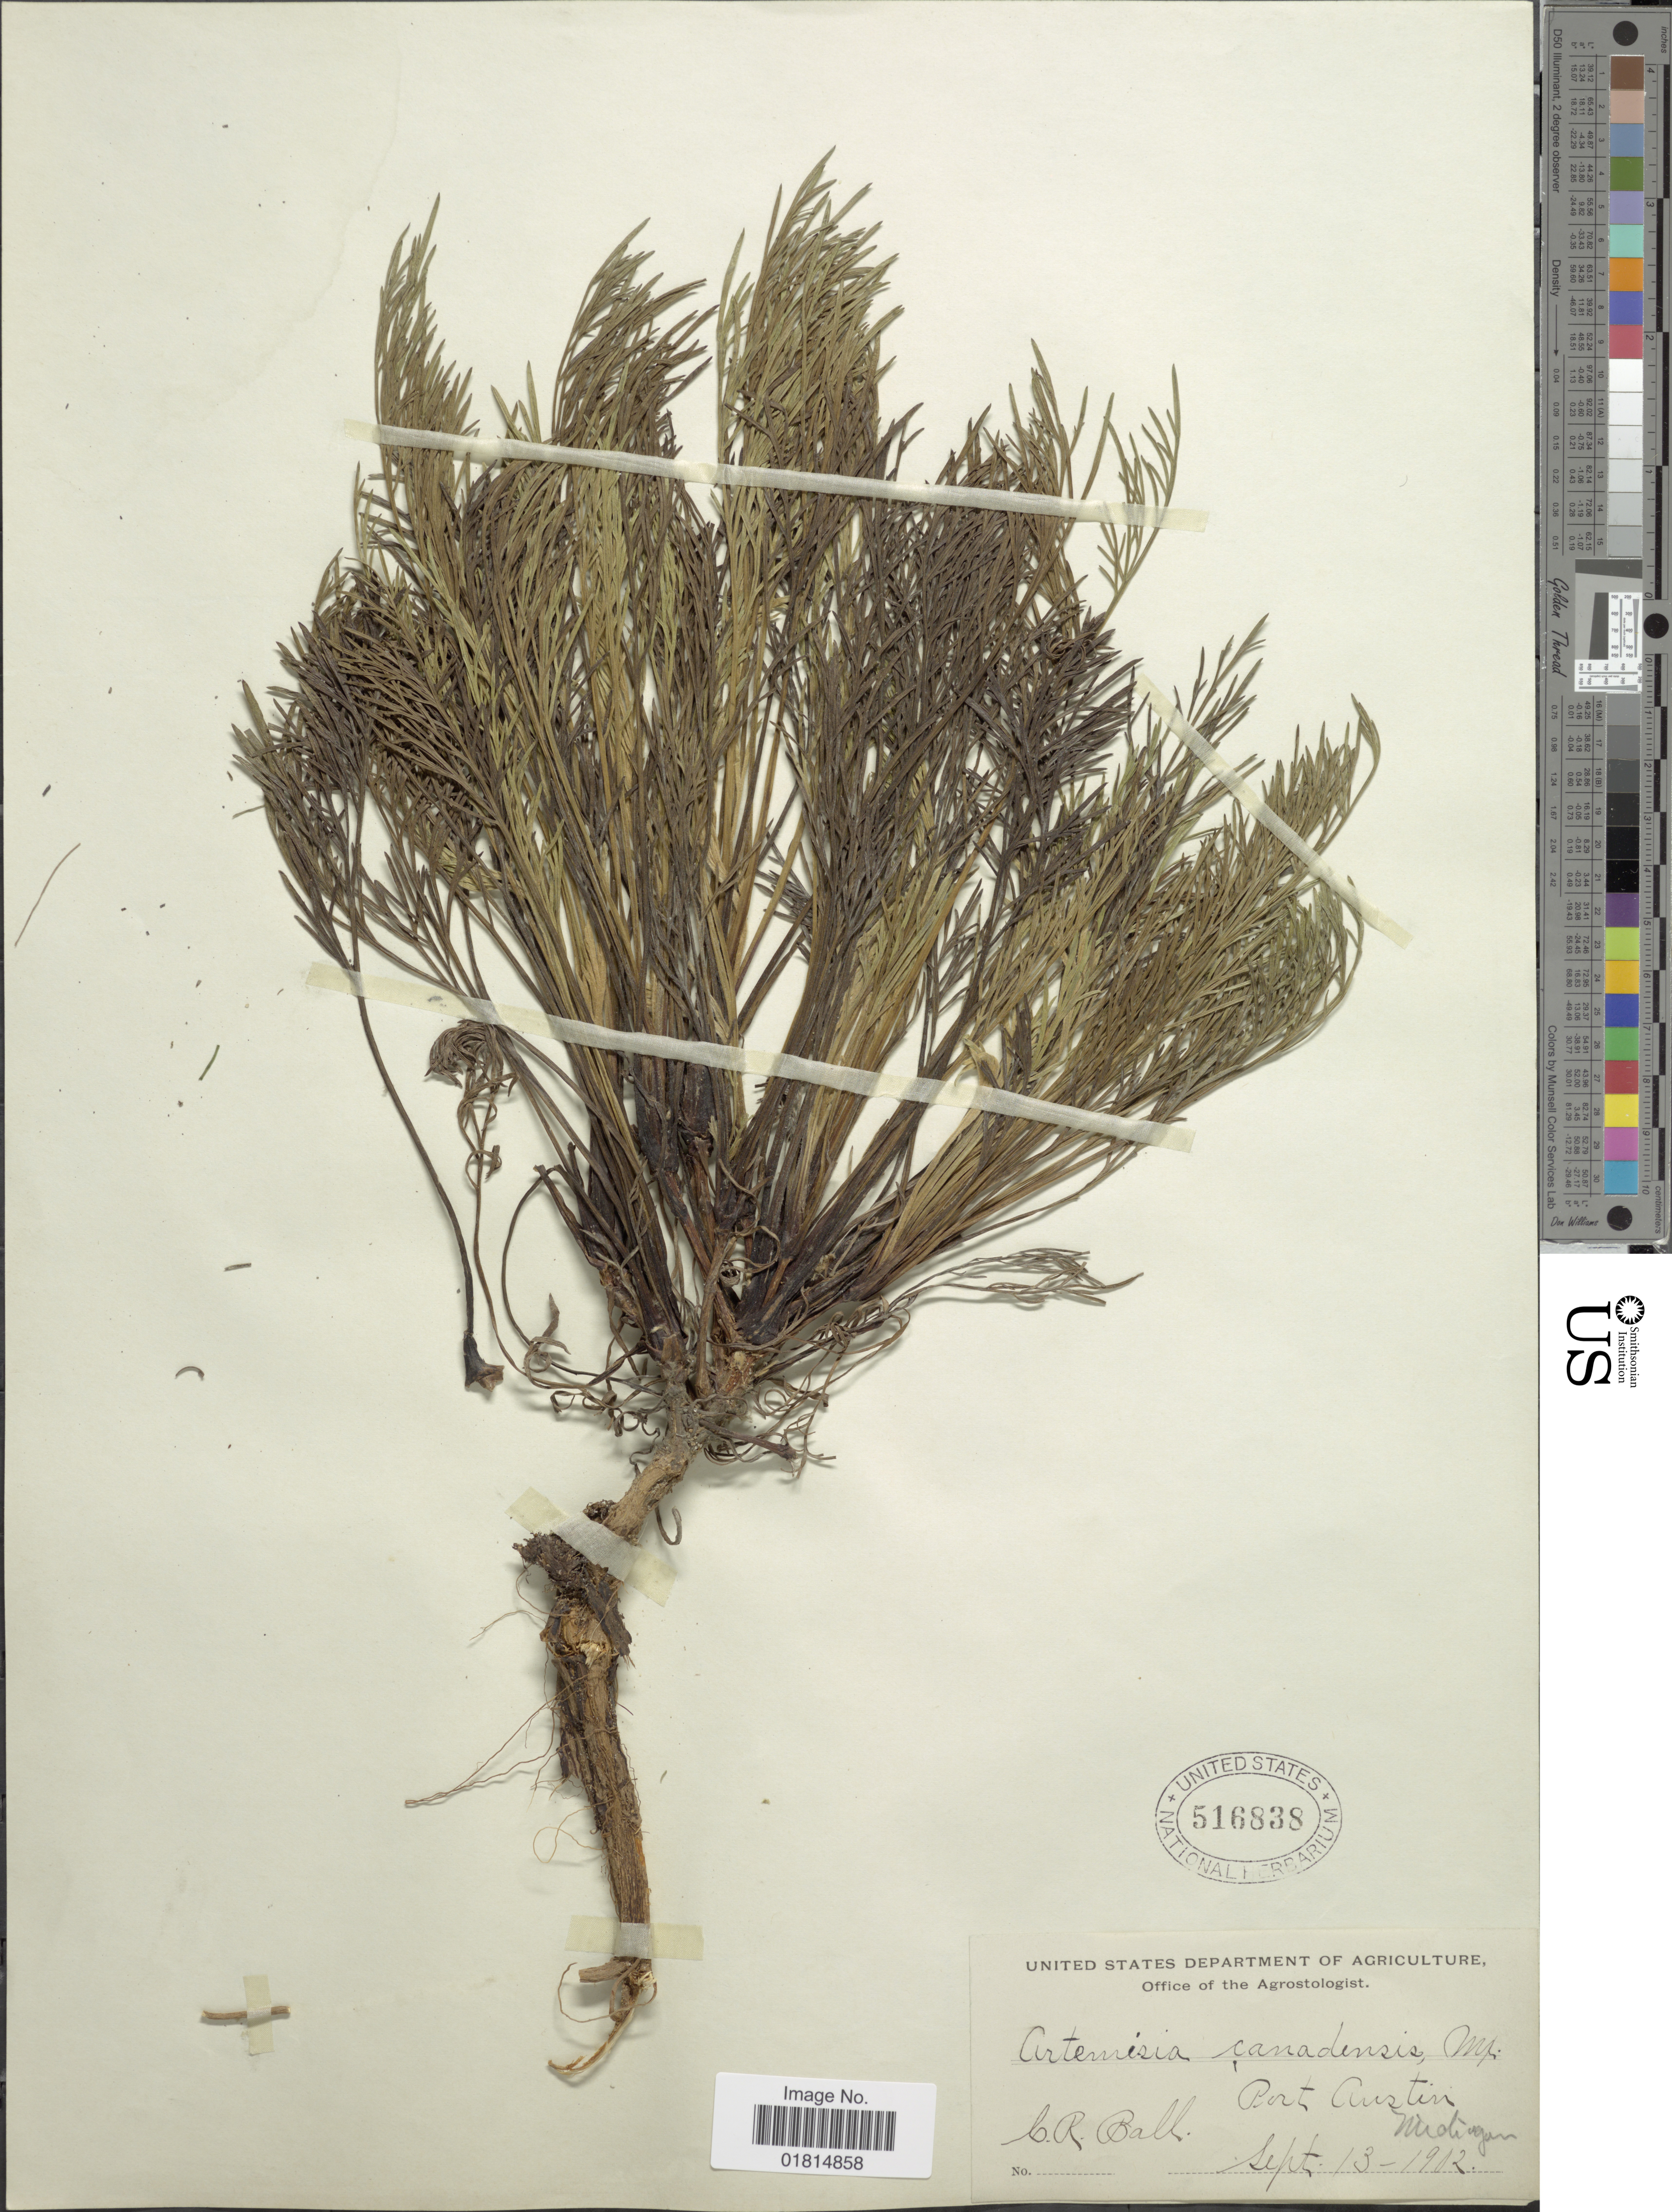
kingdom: Plantae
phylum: Tracheophyta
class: Magnoliopsida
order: Asterales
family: Asteraceae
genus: Artemisia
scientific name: Artemisia canadensis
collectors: C. R. Ball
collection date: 1902-09-13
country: United States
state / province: Michigan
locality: Port Austin, Michigan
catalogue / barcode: US 516838